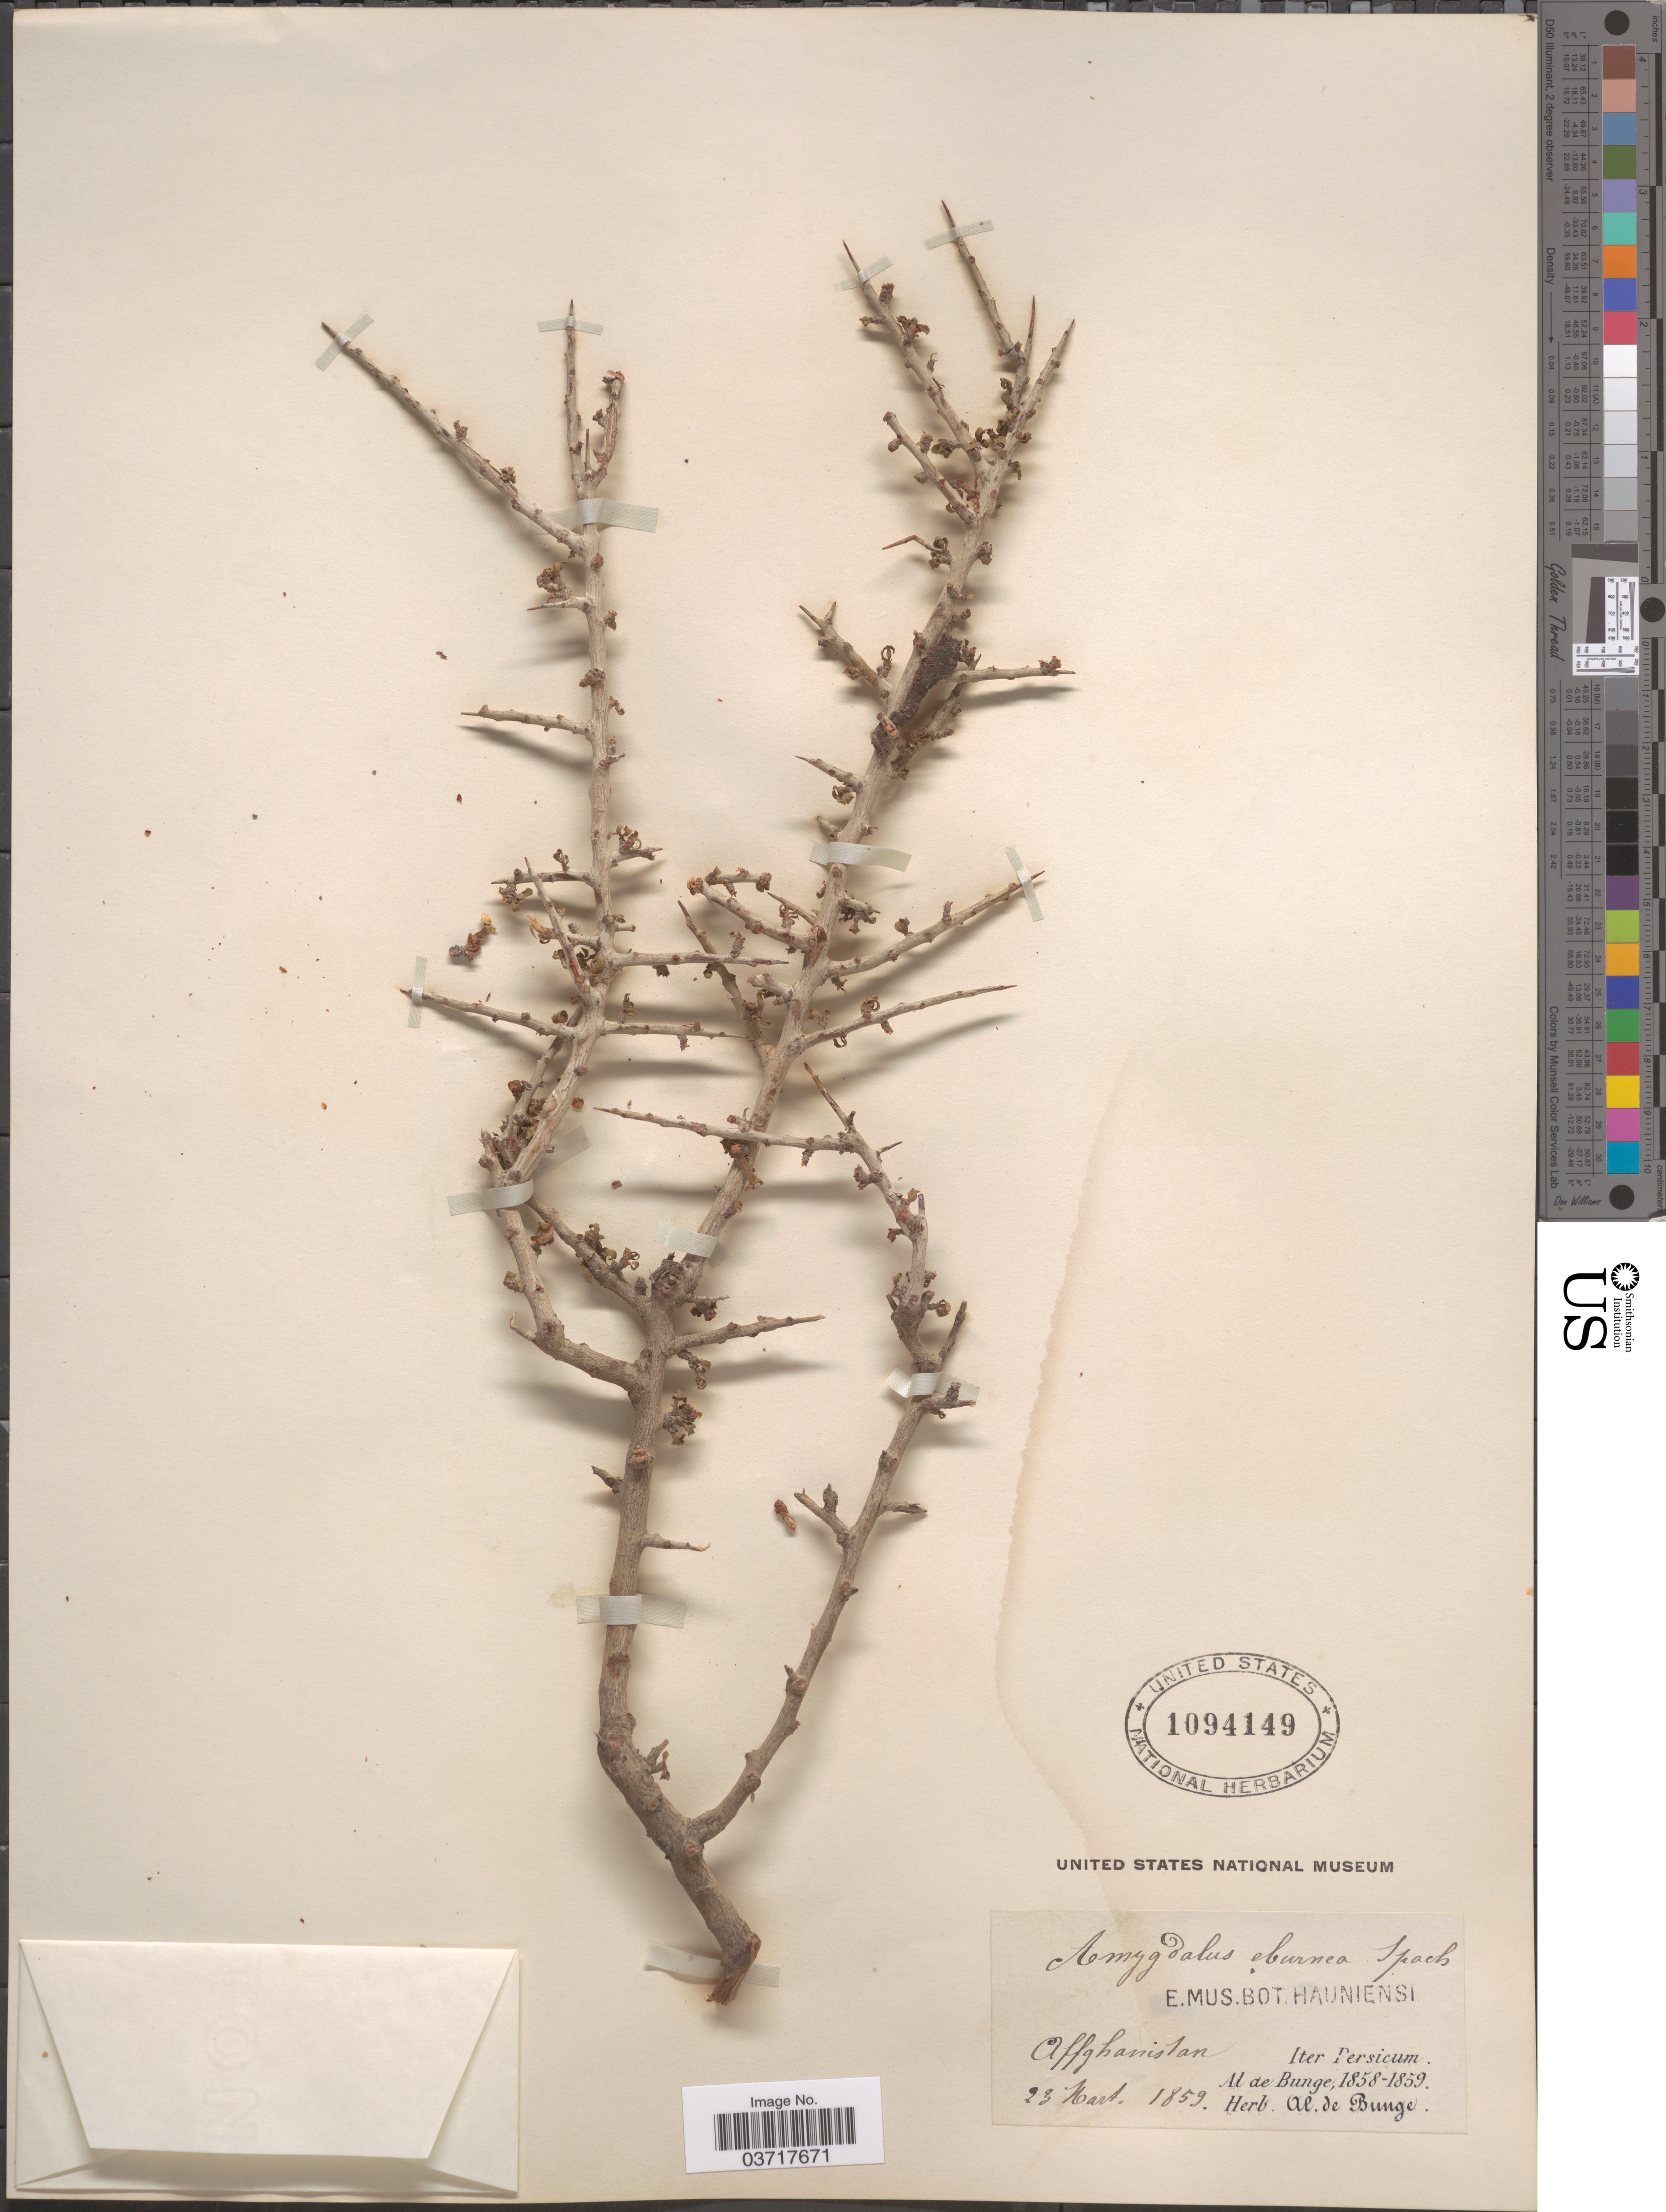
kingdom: Plantae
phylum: Tracheophyta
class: Magnoliopsida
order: Rosales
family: Rosaceae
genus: Prunus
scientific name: Prunus eburnea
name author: Aitch.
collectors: A. de Bunge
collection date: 1859-03-23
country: Afghanistan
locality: Affghanistan. Iter Persicum.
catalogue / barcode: US 1094149